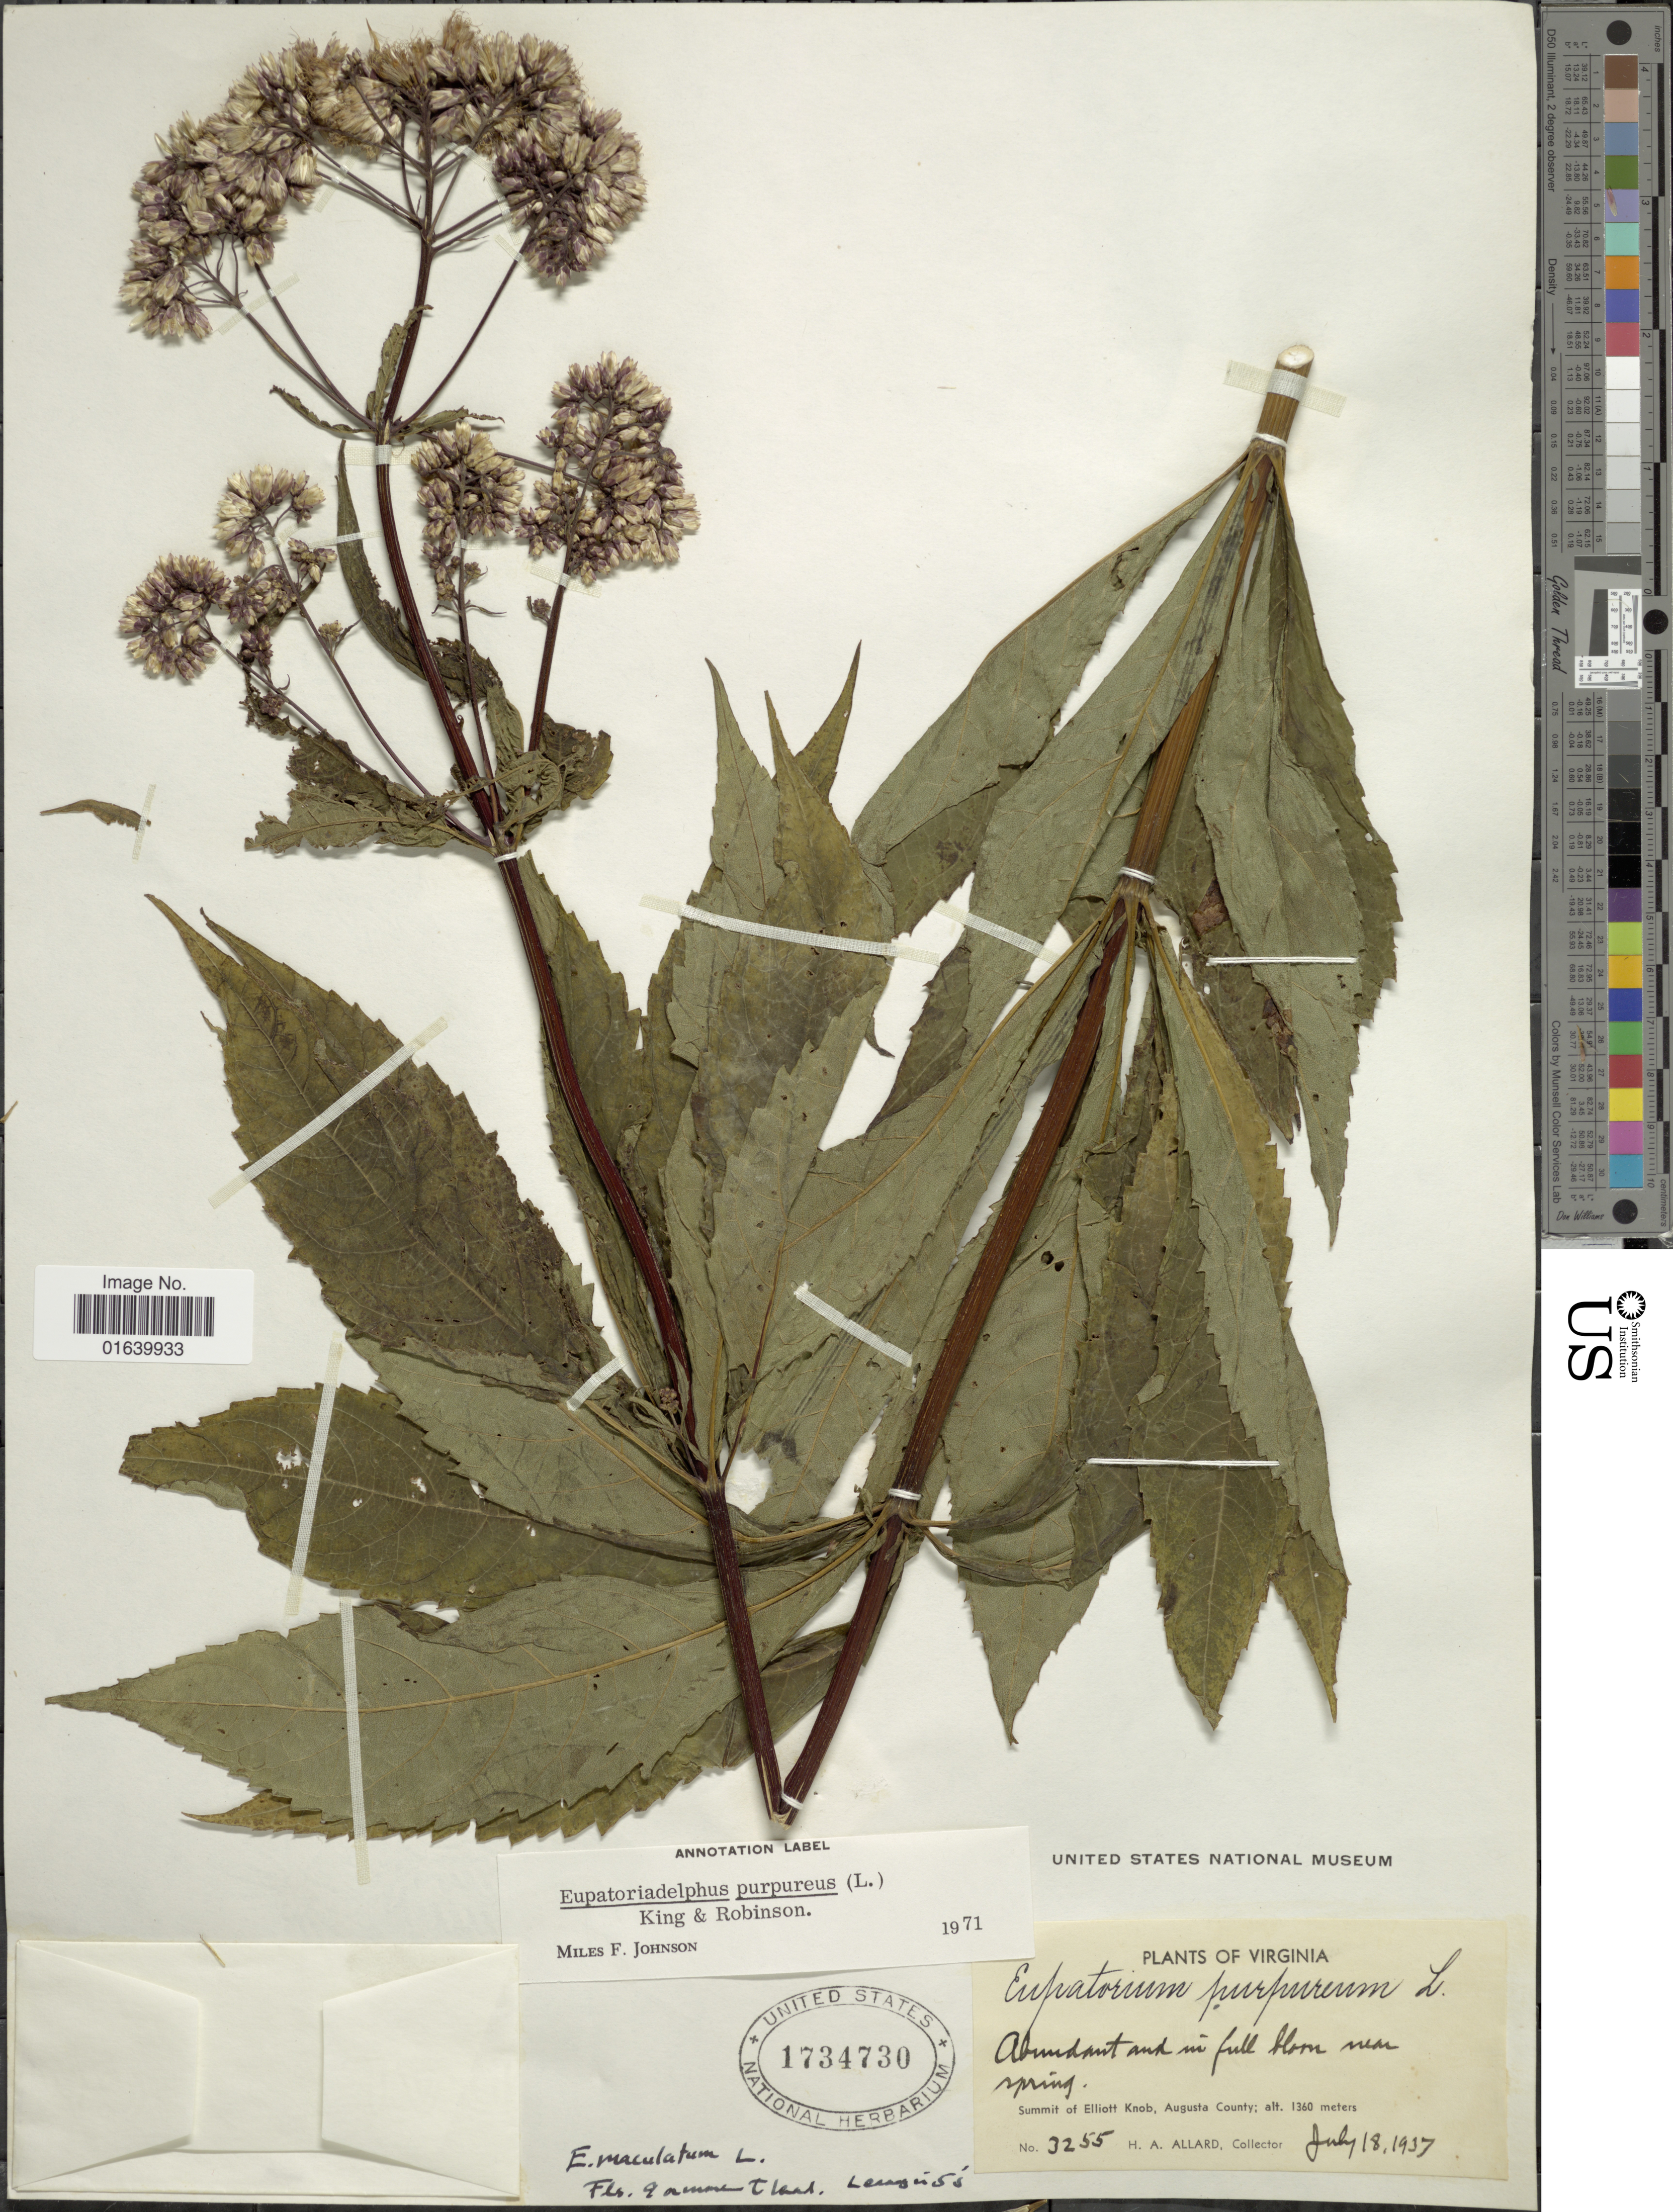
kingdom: Plantae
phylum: Tracheophyta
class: Magnoliopsida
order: Asterales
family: Asteraceae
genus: Eupatorium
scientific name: Eupatorium purpureum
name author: (L.) E.E. Lamont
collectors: H. A. Allard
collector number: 3255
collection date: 1937-07-18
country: United States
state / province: Virginia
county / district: Augusta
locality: Virginia, in full blom near spring, summit of Ellioty Knob, Augusta County.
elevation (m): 1360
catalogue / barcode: US 1734730